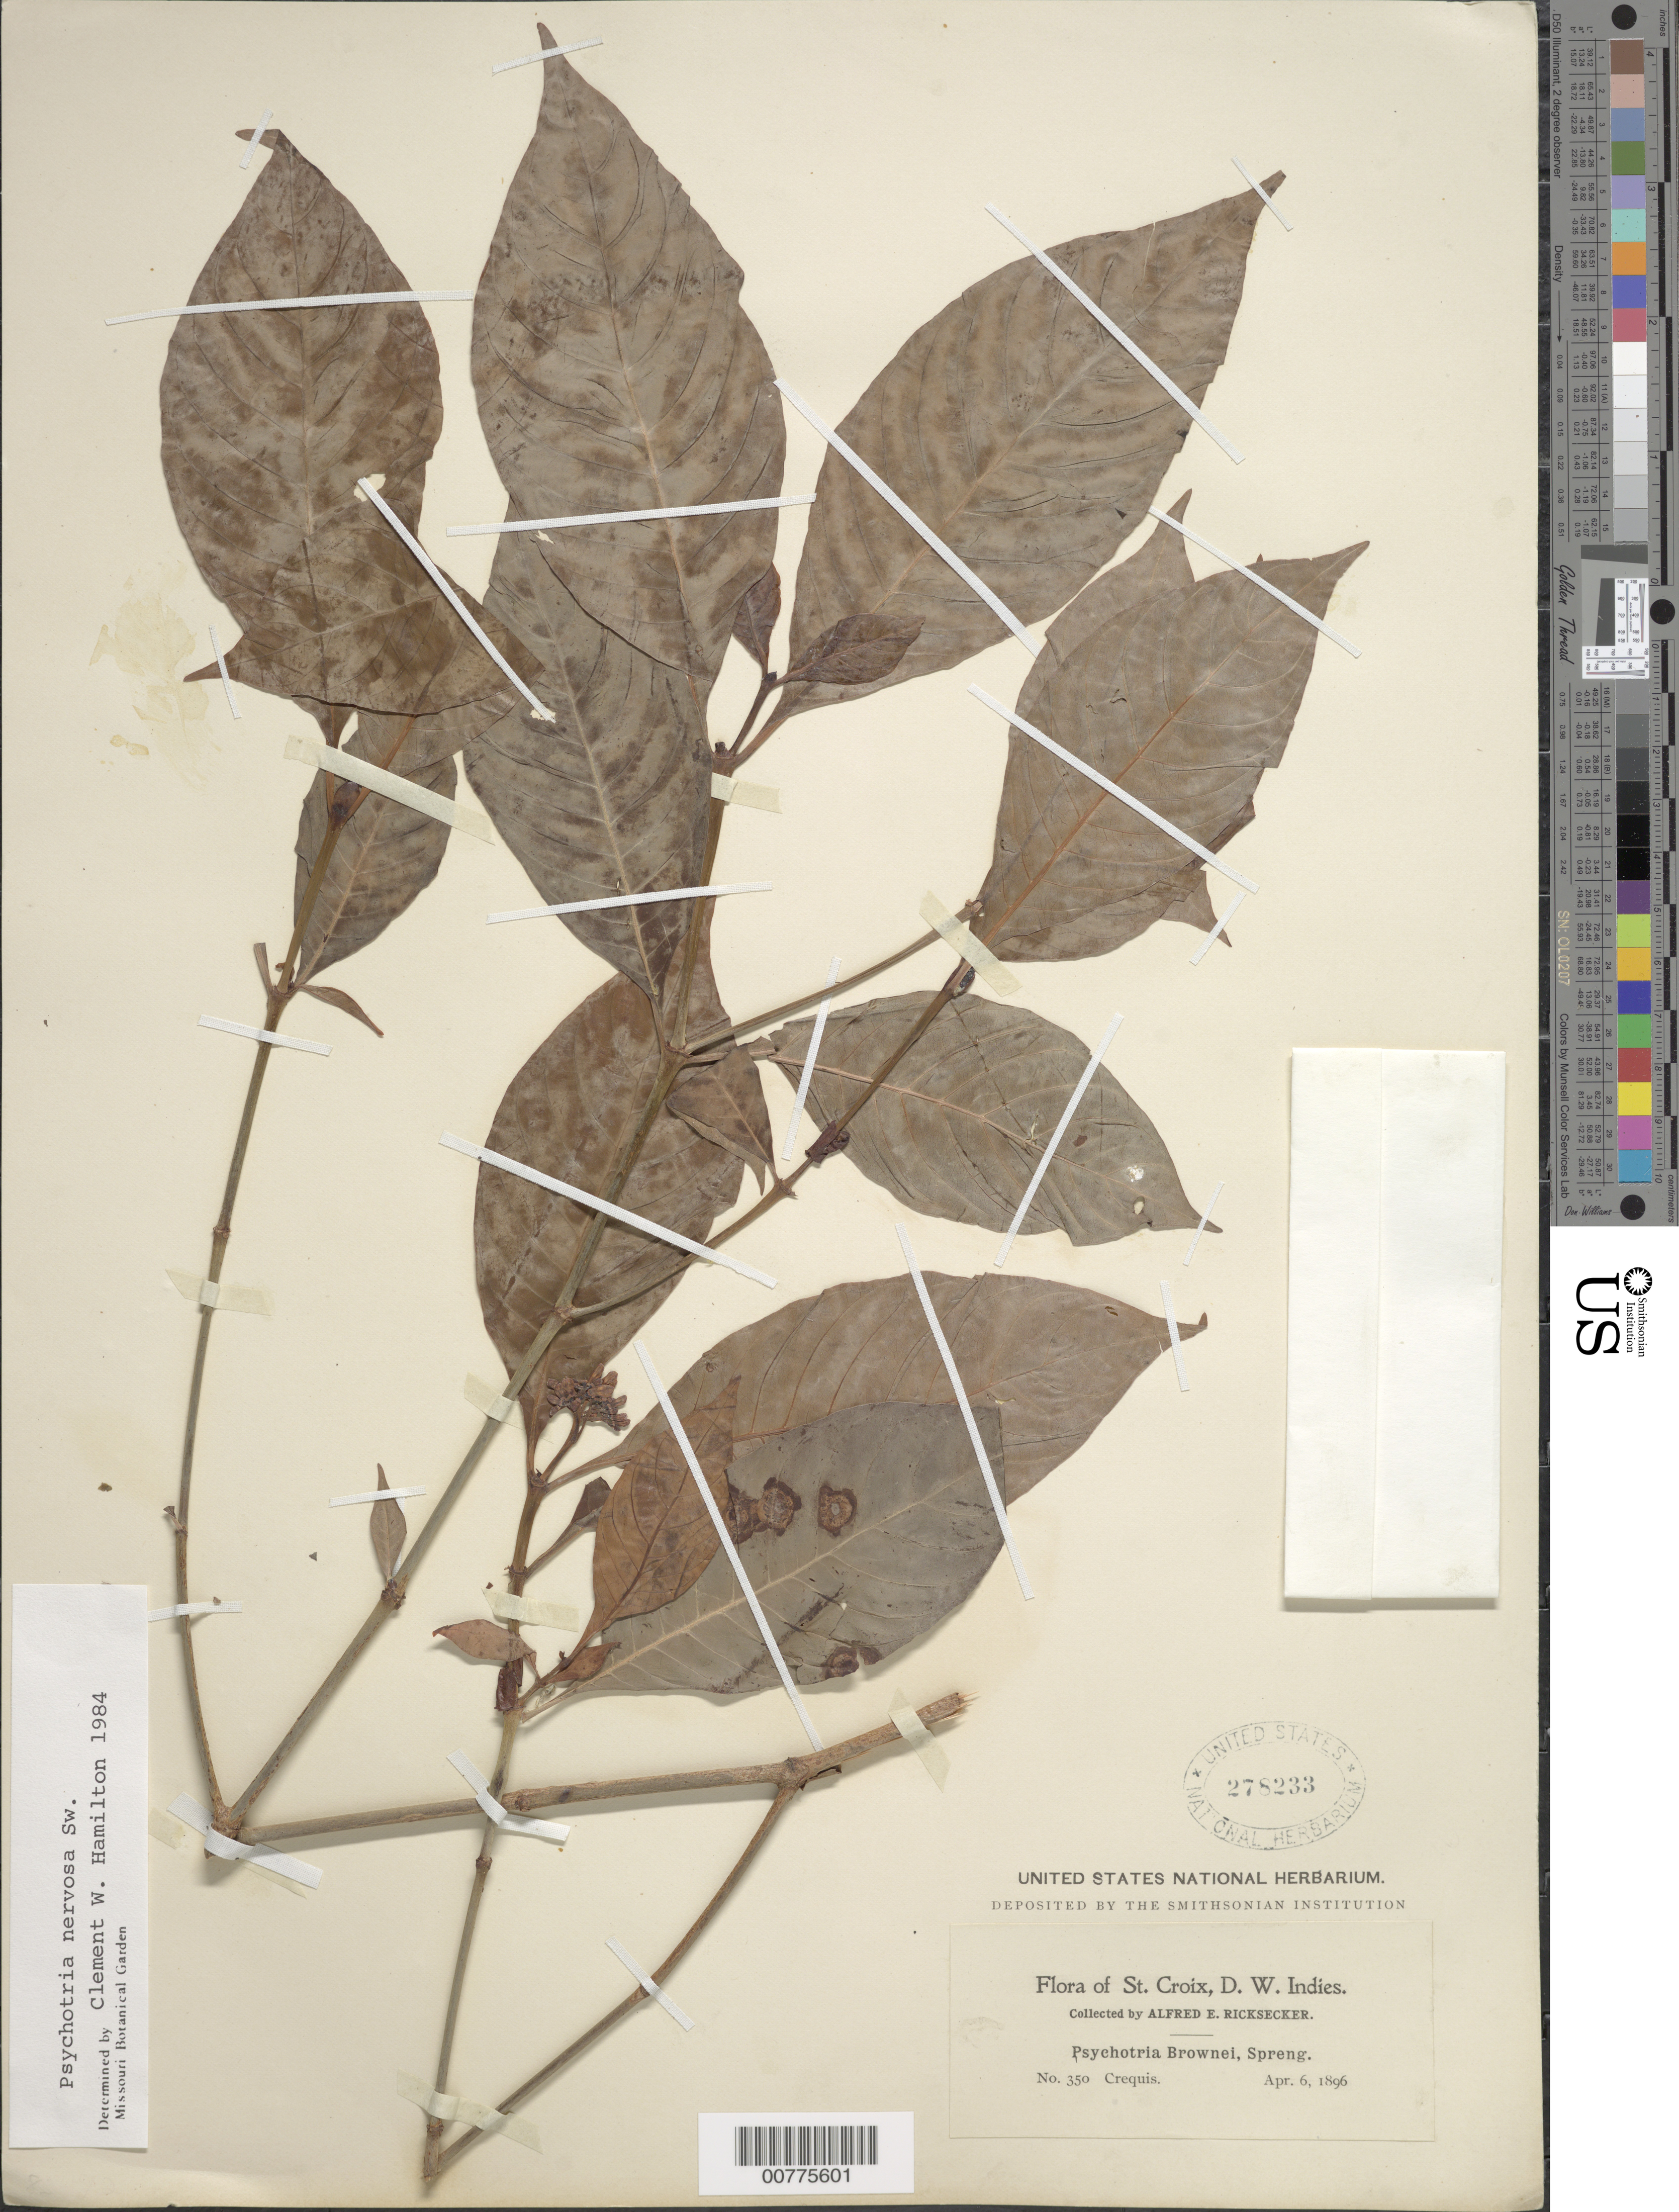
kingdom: Plantae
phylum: Tracheophyta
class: Magnoliopsida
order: Gentianales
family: Rubiaceae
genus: Psychotria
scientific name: Psychotria nervosa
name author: Sw.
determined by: Hamilton, C. W.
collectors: A. E. Ricksecker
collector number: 350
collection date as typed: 06 Apr 1896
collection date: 1896-04-06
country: U.S. Virgin Islands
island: St. Croix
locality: Crequis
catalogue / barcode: US 278233